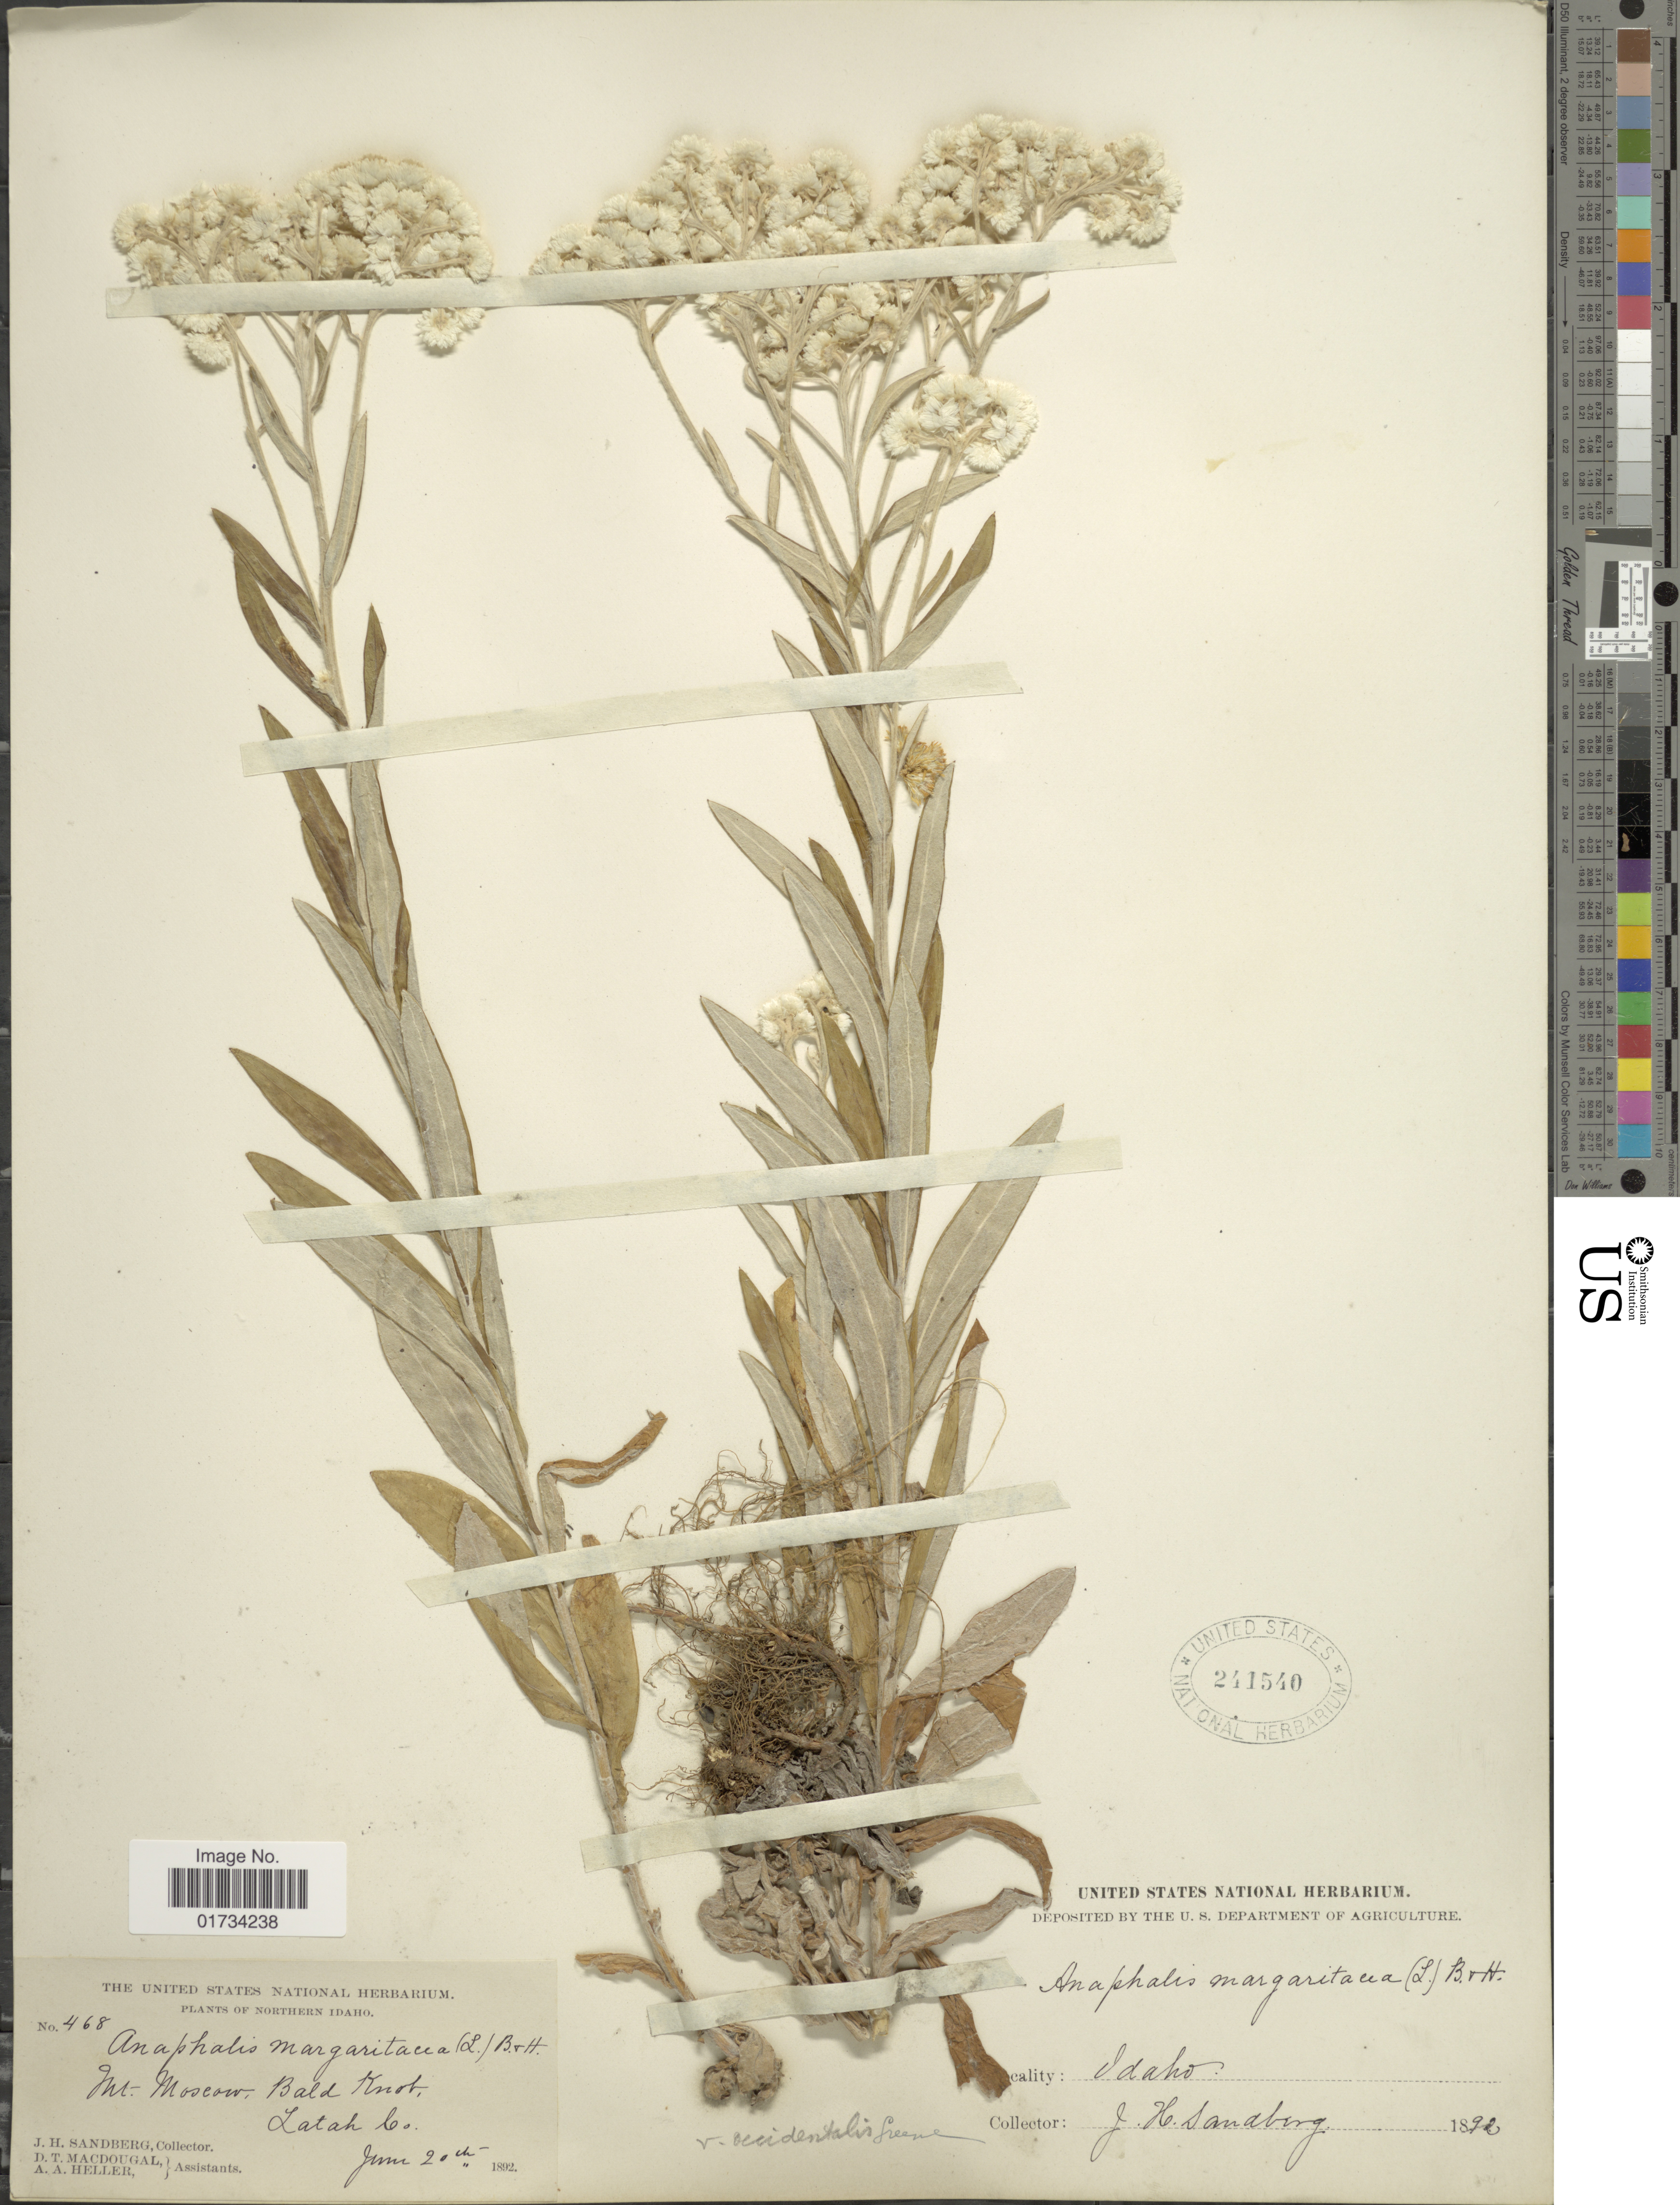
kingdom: Plantae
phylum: Tracheophyta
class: Magnoliopsida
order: Asterales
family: Asteraceae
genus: Anaphalis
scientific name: Anaphalis margaritacea var. occidentalis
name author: Greene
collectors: J. H. Sandberg, D. T. MacDougal & A. A. Heller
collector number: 468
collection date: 1892-06-20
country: United States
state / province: Idaho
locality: Mt. Moscow Bald Knob, Latah Co., Northern Idaho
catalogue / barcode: US 241540